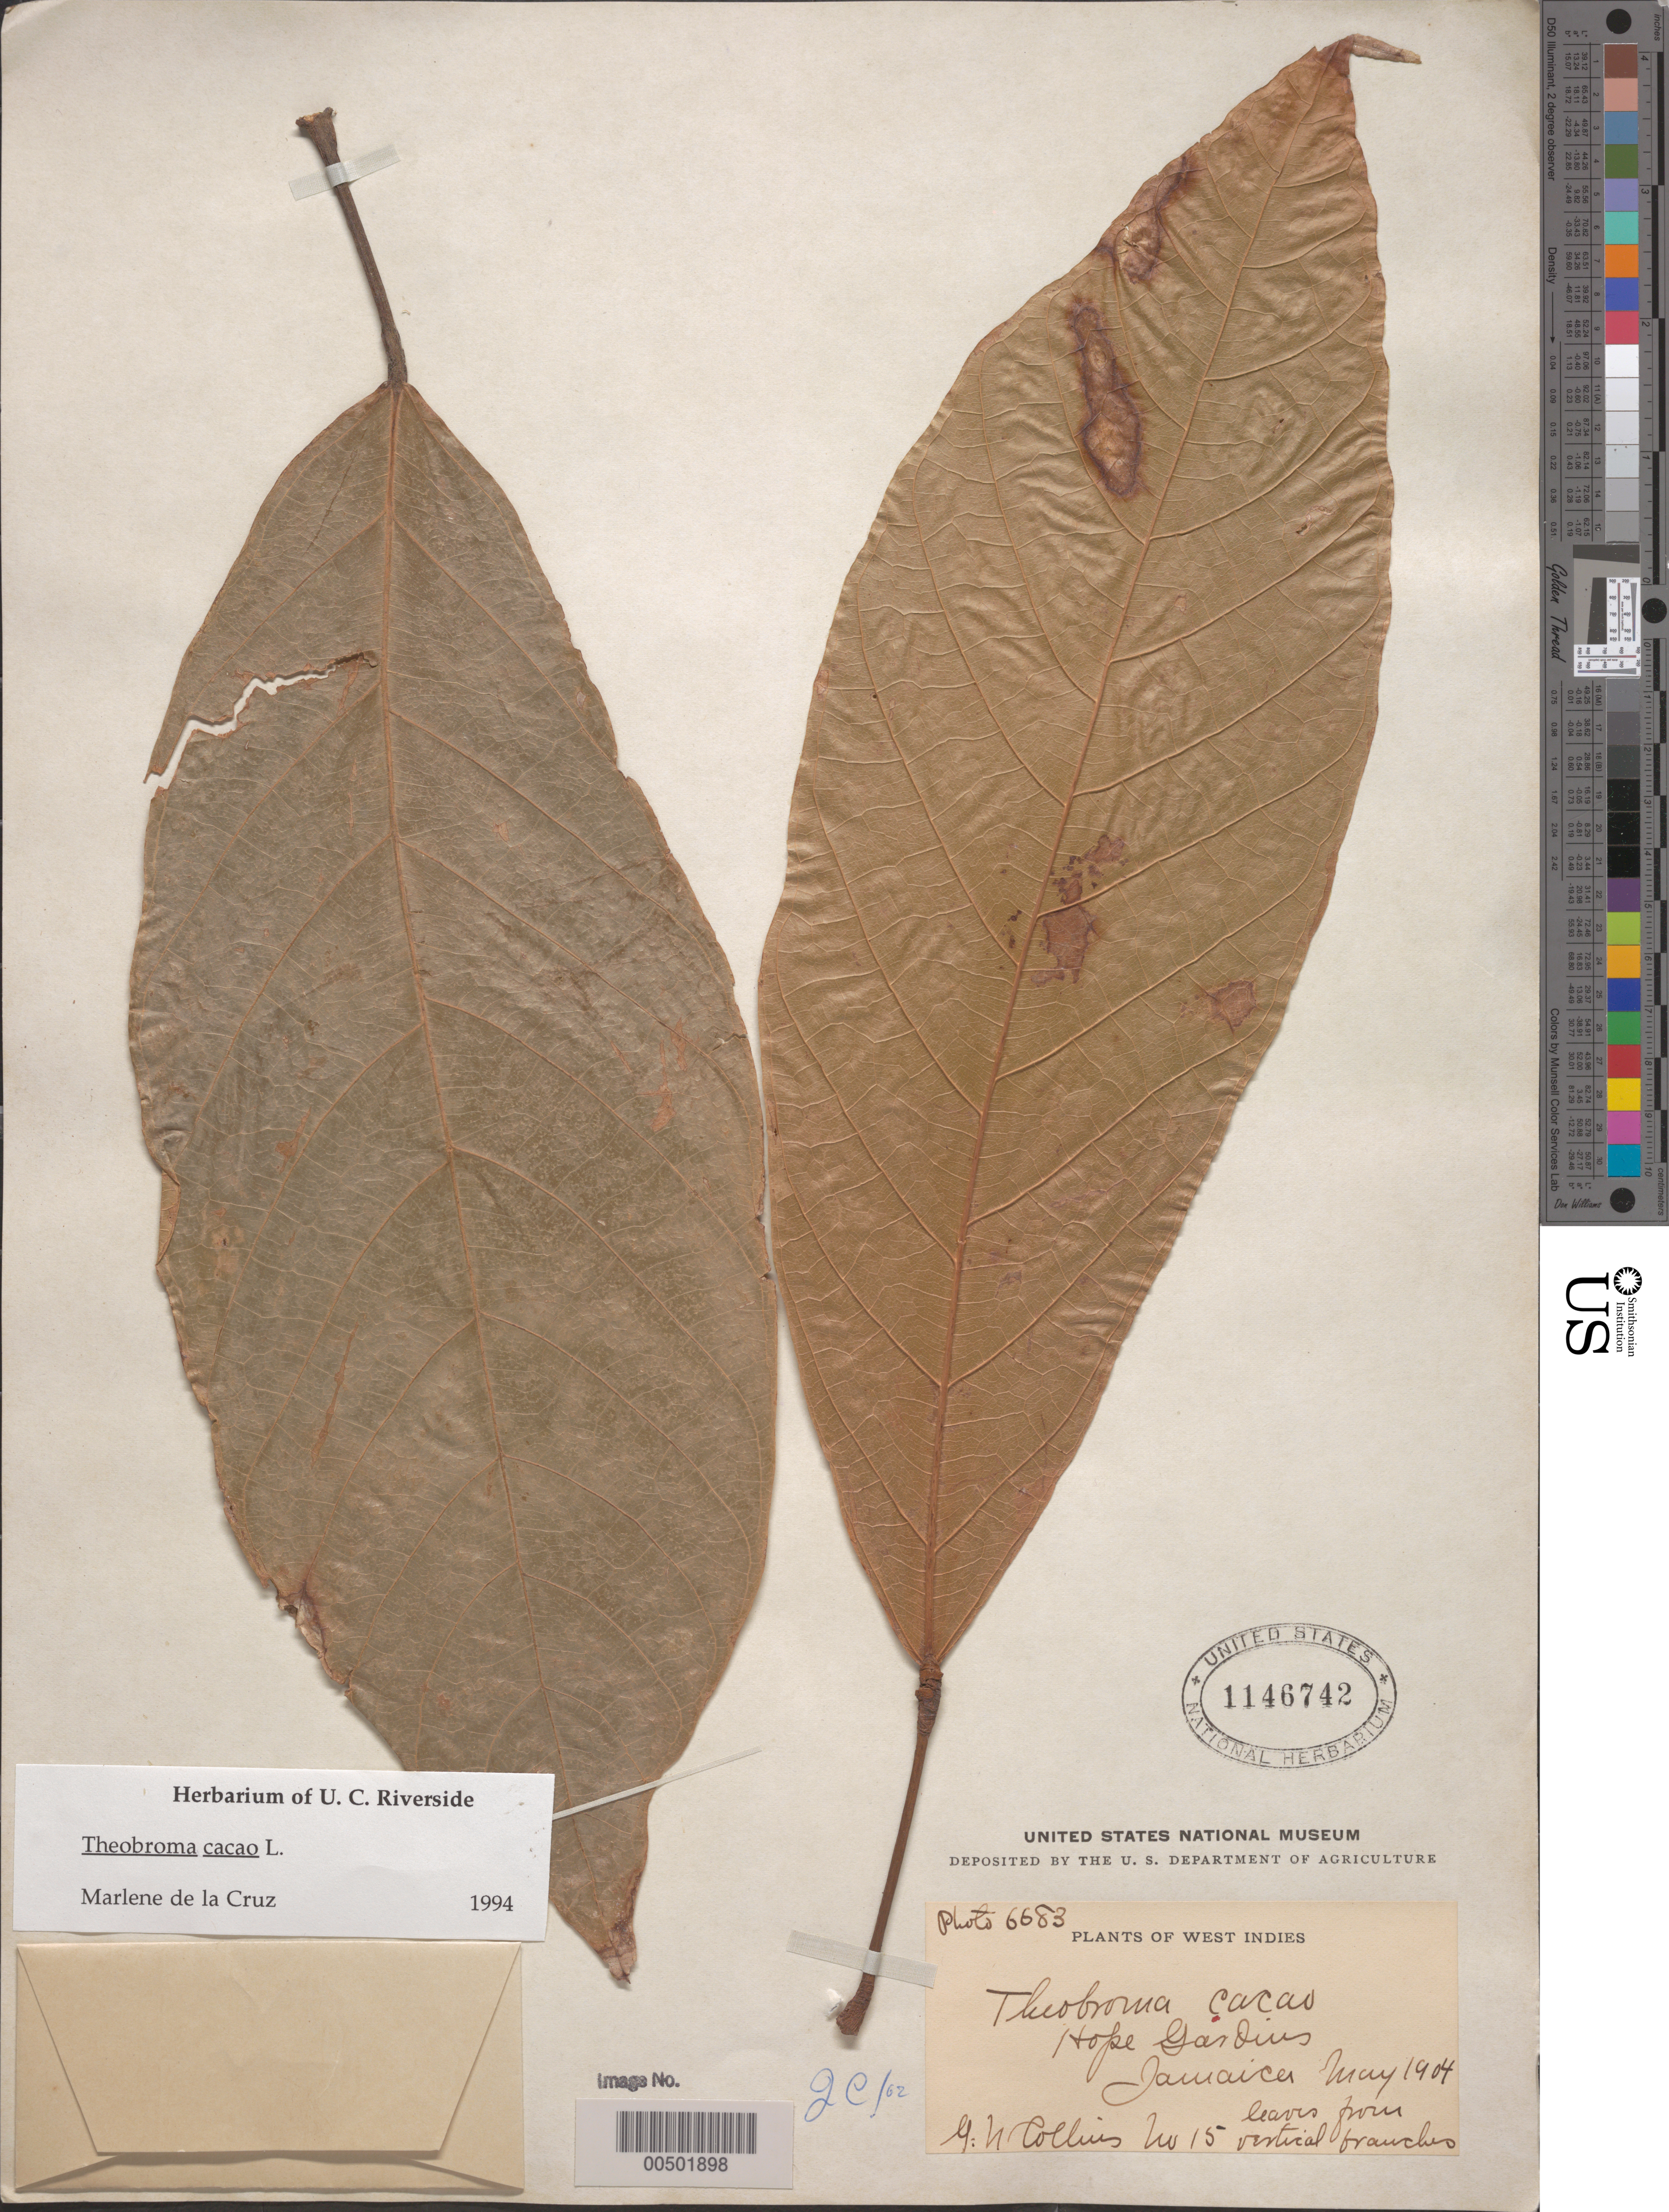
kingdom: Plantae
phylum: Tracheophyta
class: Magnoliopsida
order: Malvales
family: Malvaceae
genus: Theobroma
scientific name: Theobroma cacao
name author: L.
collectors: G. Collins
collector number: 15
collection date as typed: May 1904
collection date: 1904-05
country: Jamaica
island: Greater Antilles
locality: Hope Gardens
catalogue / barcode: US 1146742